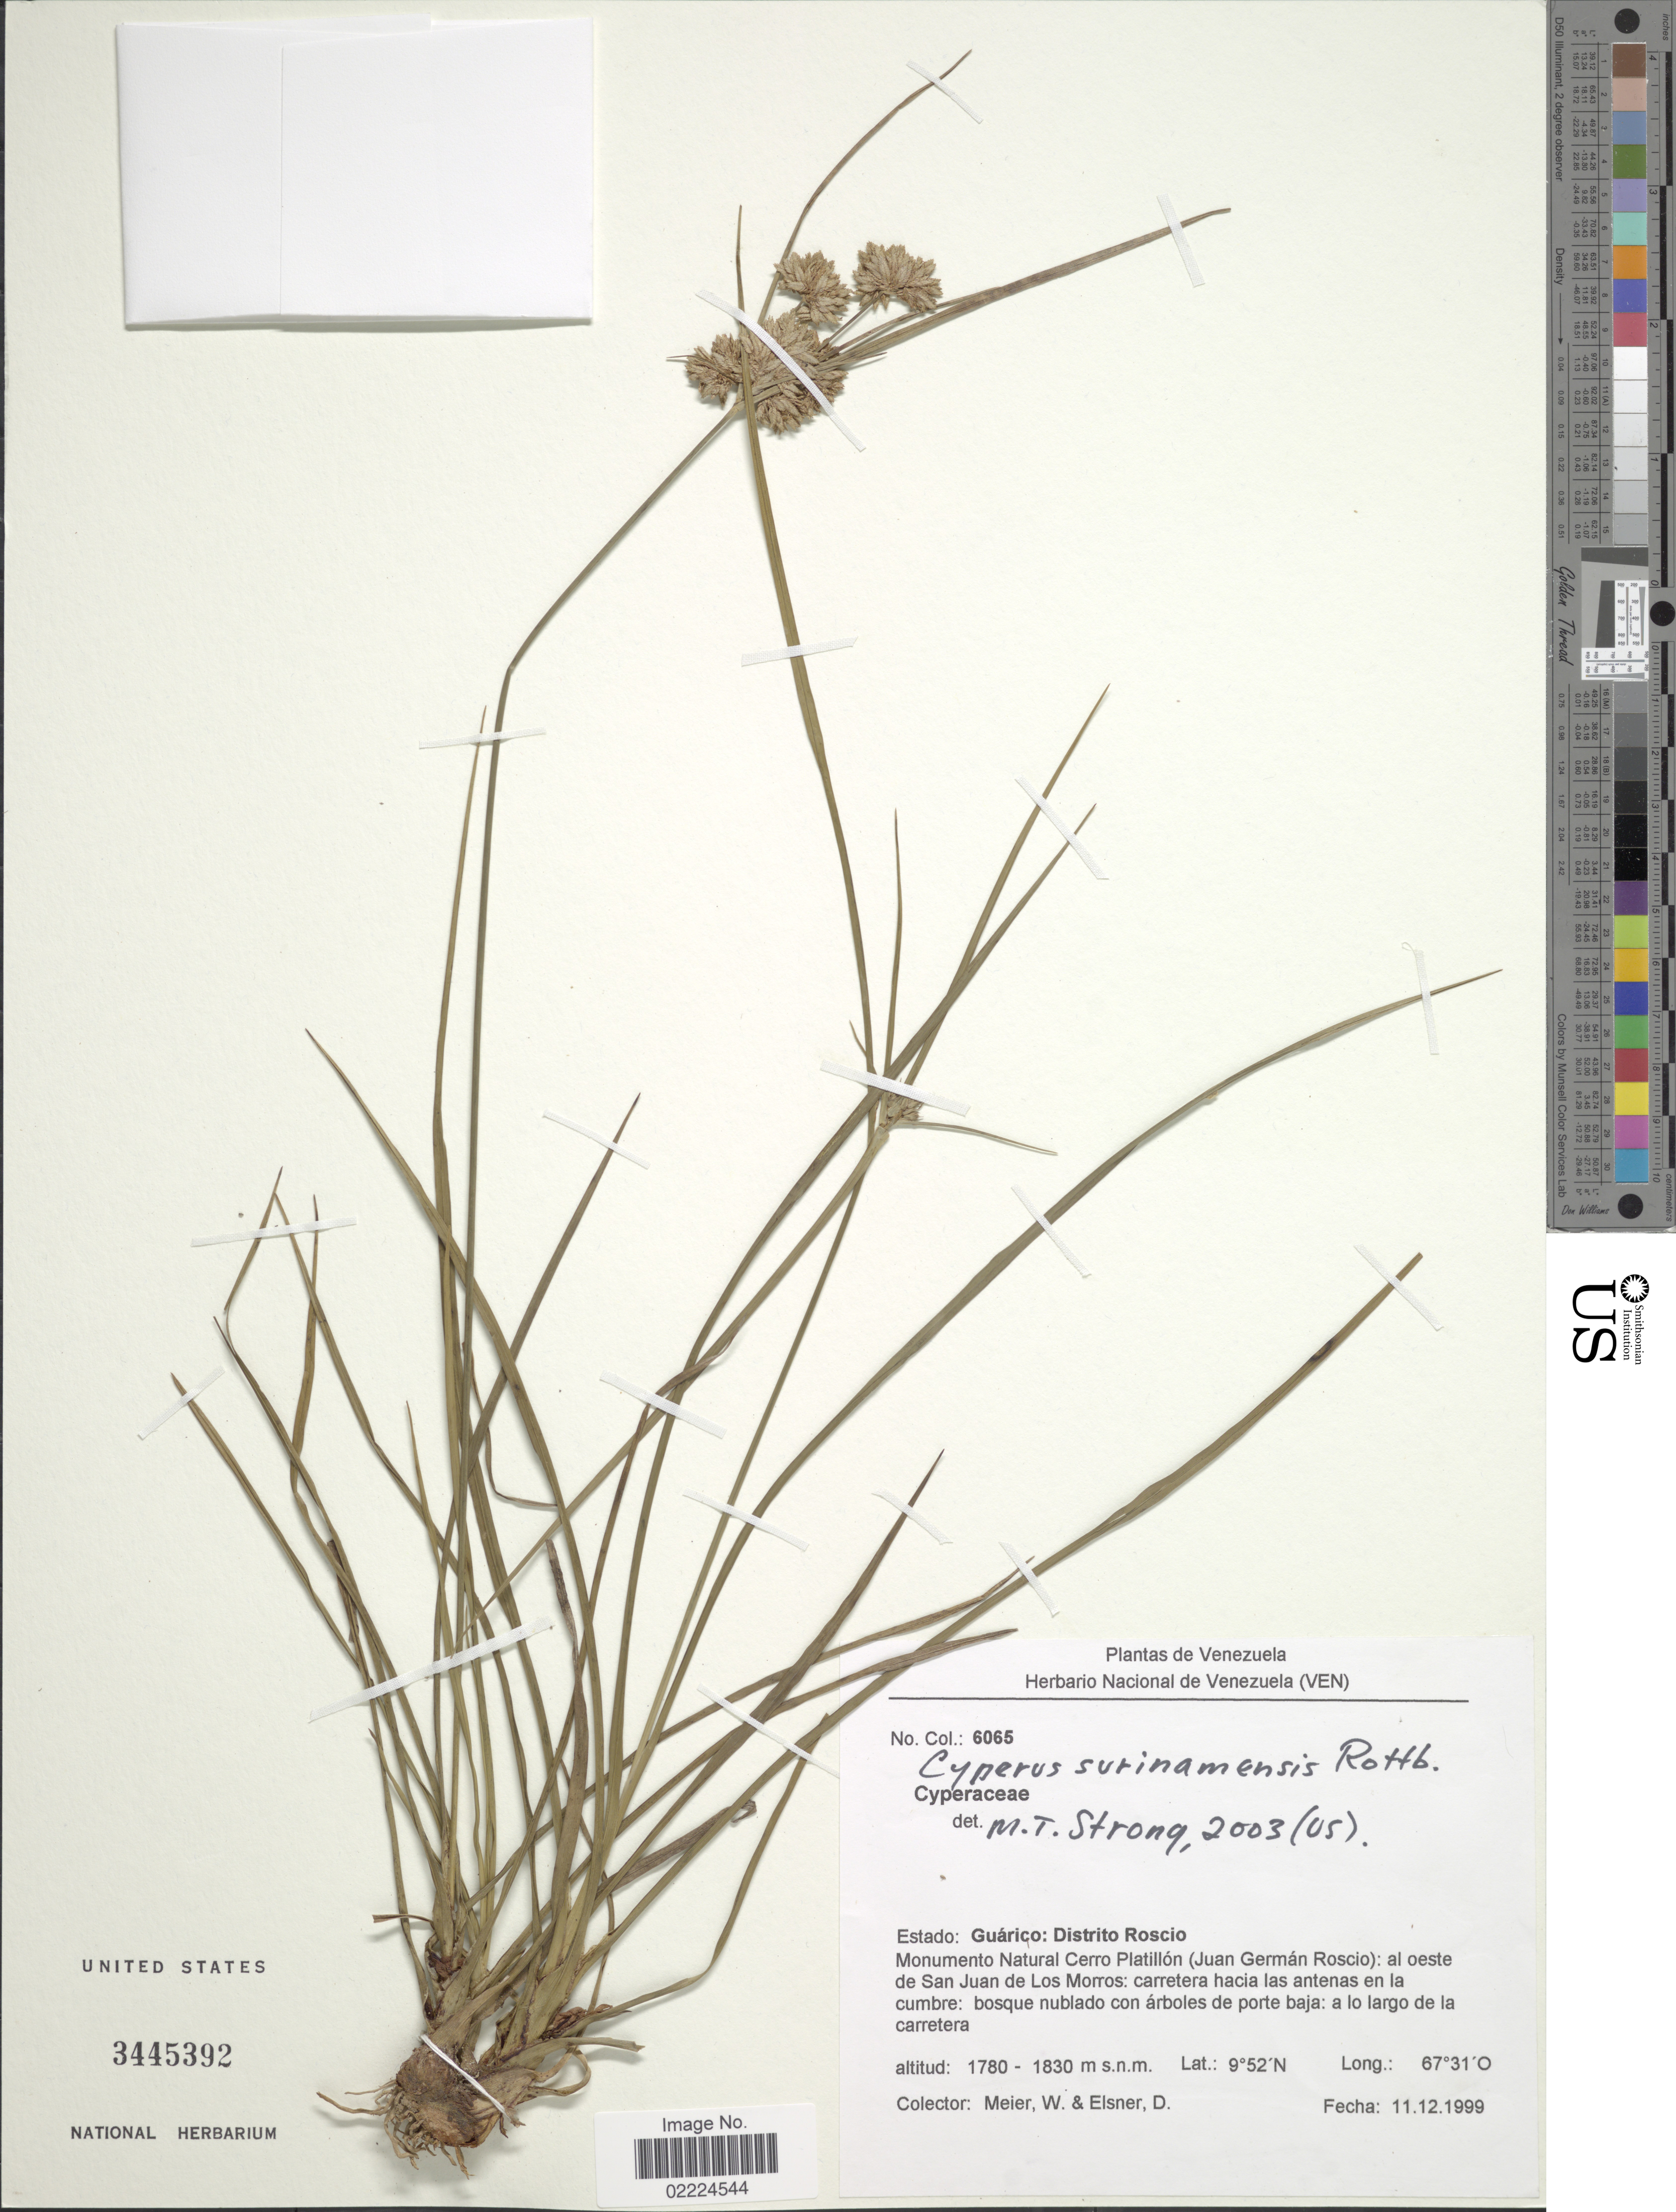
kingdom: Plantae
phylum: Tracheophyta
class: Liliopsida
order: Poales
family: Cyperaceae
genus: Cyperus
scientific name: Cyperus surinamensis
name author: Rottb.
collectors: W. Meier & D. Elsner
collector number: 6065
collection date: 1999-12-11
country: Venezuela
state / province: Guárico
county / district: Juan Germán Roscio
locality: Estado Guartico: Distrito Roscio. Monumento Natural Cerro Platillon (Juan German Roscio):al este de San Juan de Los Morros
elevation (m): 1780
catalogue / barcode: US 3445392